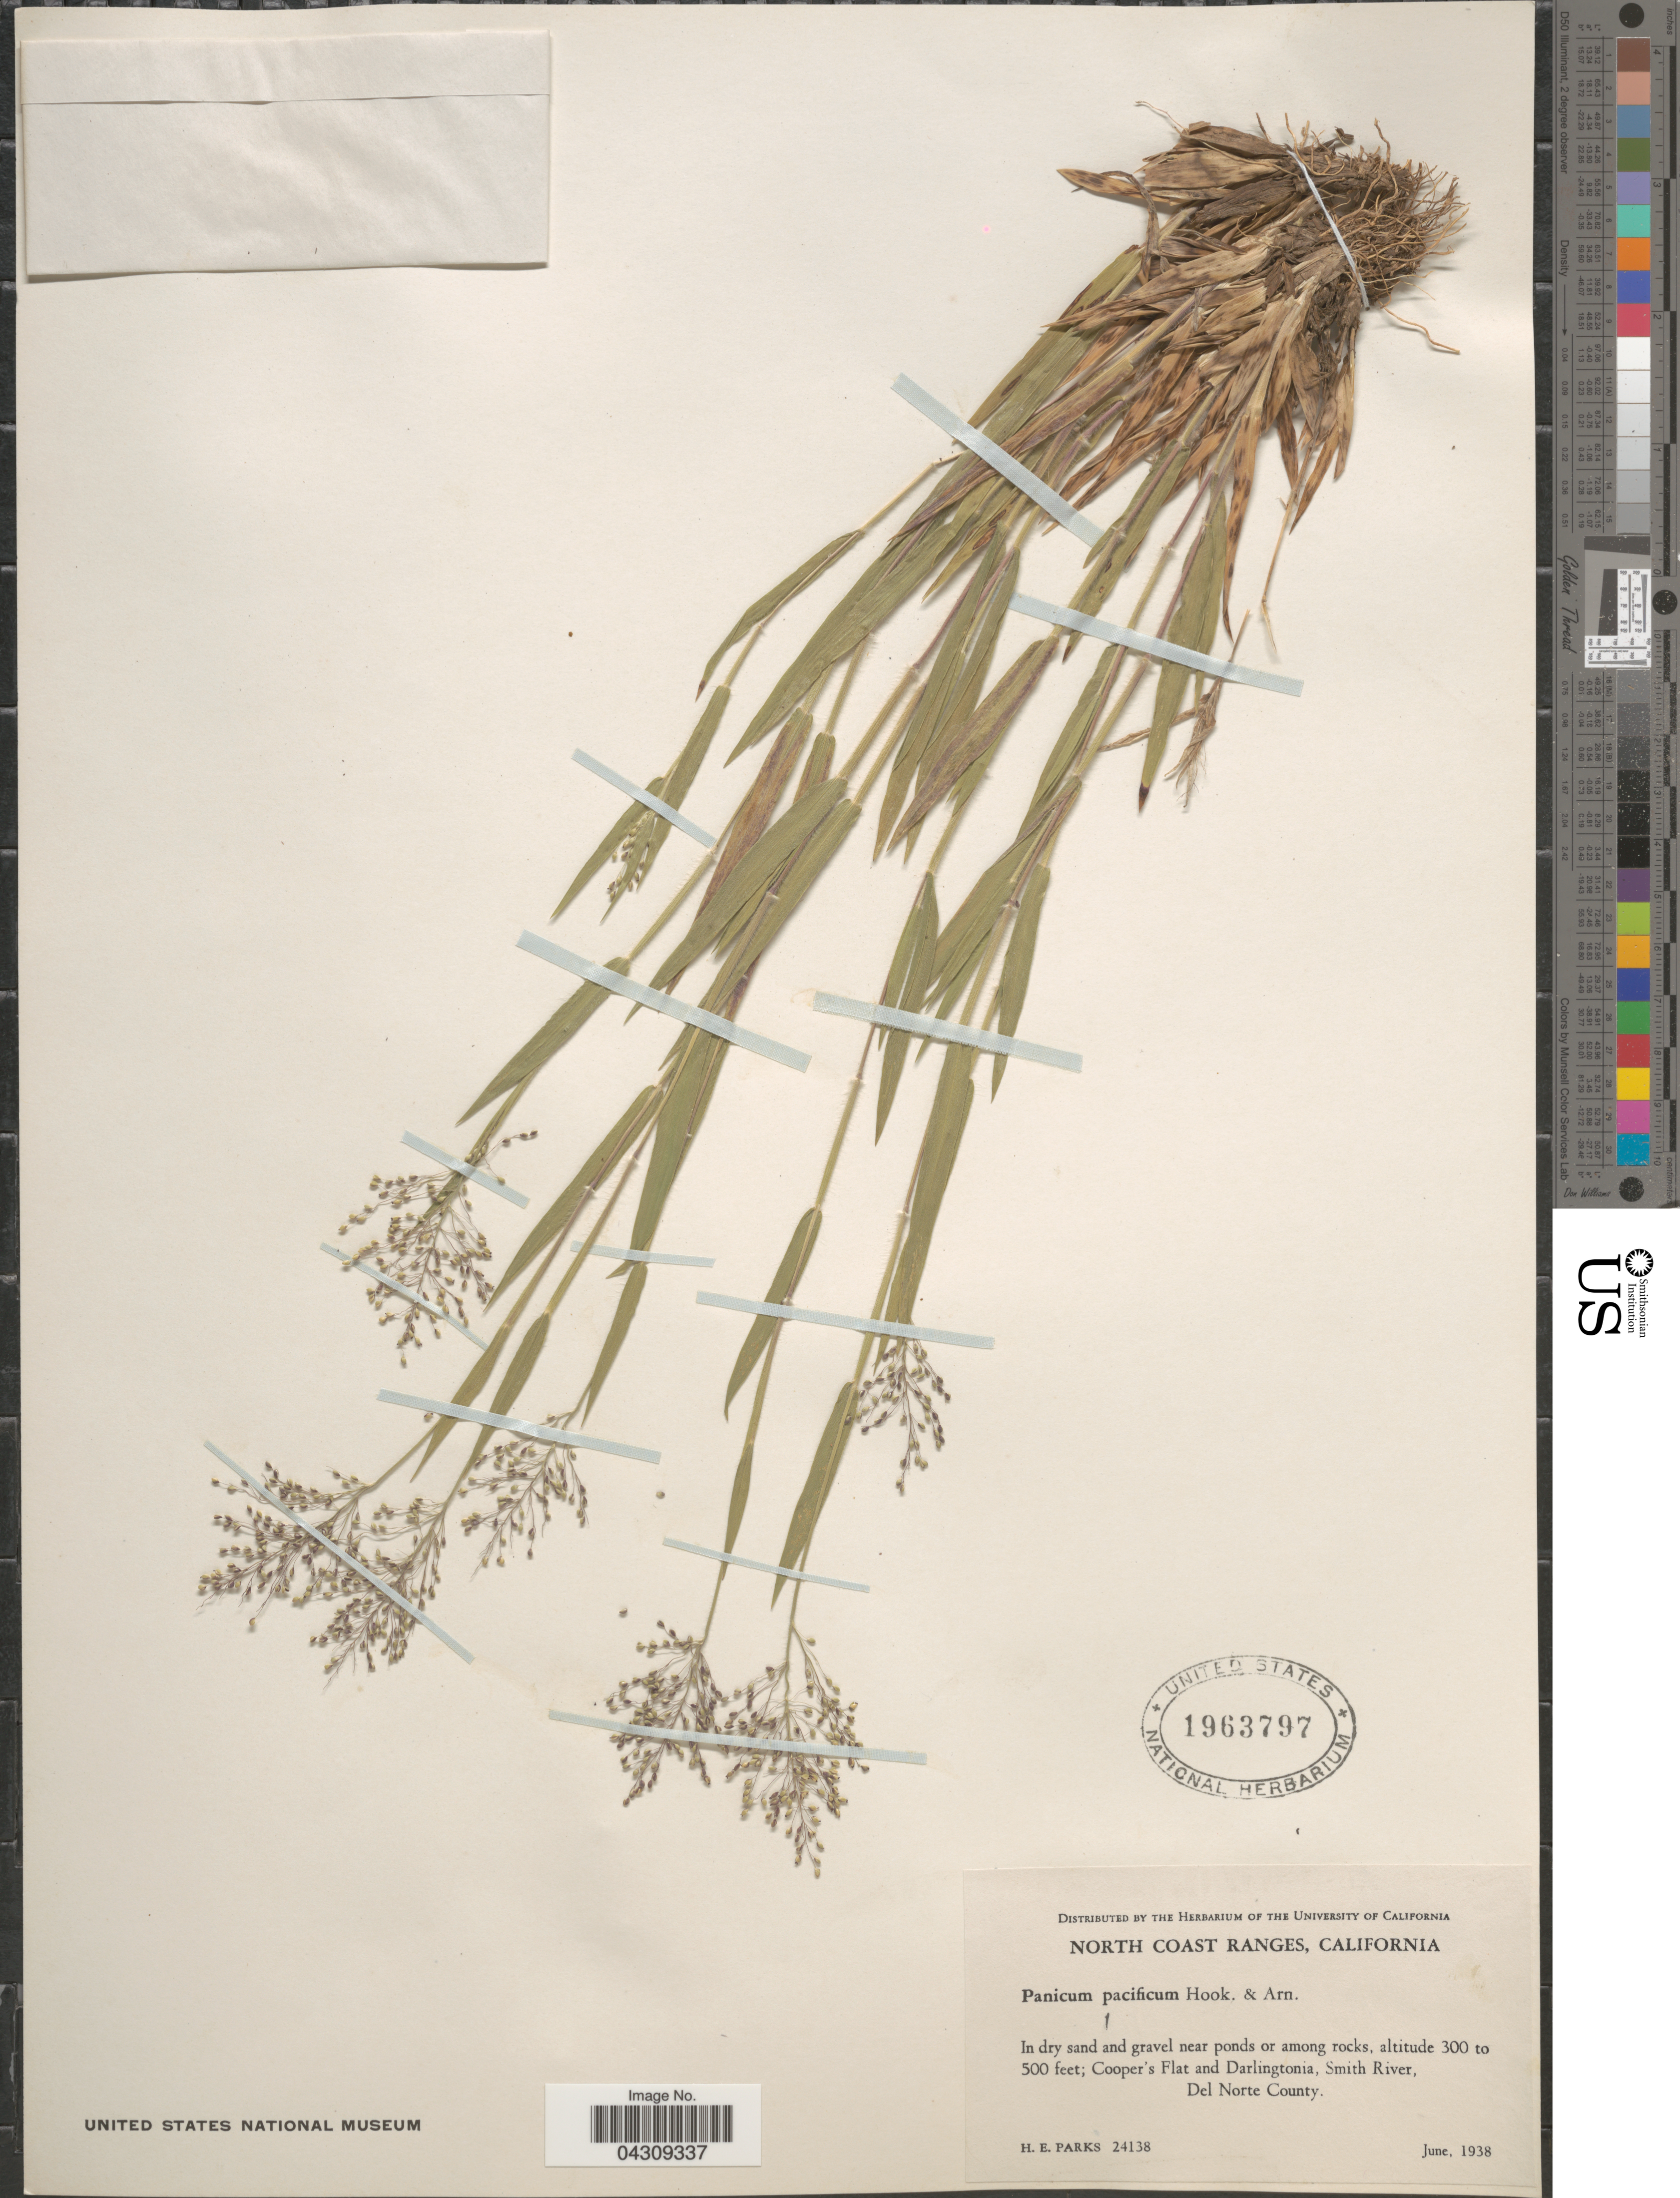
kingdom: Plantae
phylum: Tracheophyta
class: Liliopsida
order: Poales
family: Poaceae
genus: Dichanthelium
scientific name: Dichanthelium acuminatum var. acuminatum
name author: (Sw.) Gould & C.A. Clark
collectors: H. E. Parks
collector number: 24138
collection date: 1938-06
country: United States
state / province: California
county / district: Del Norte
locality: North Coast Ranges. Cooper's Flat and Darlingtonia, Smith River, Del Norte County.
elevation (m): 91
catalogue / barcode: US 1963797